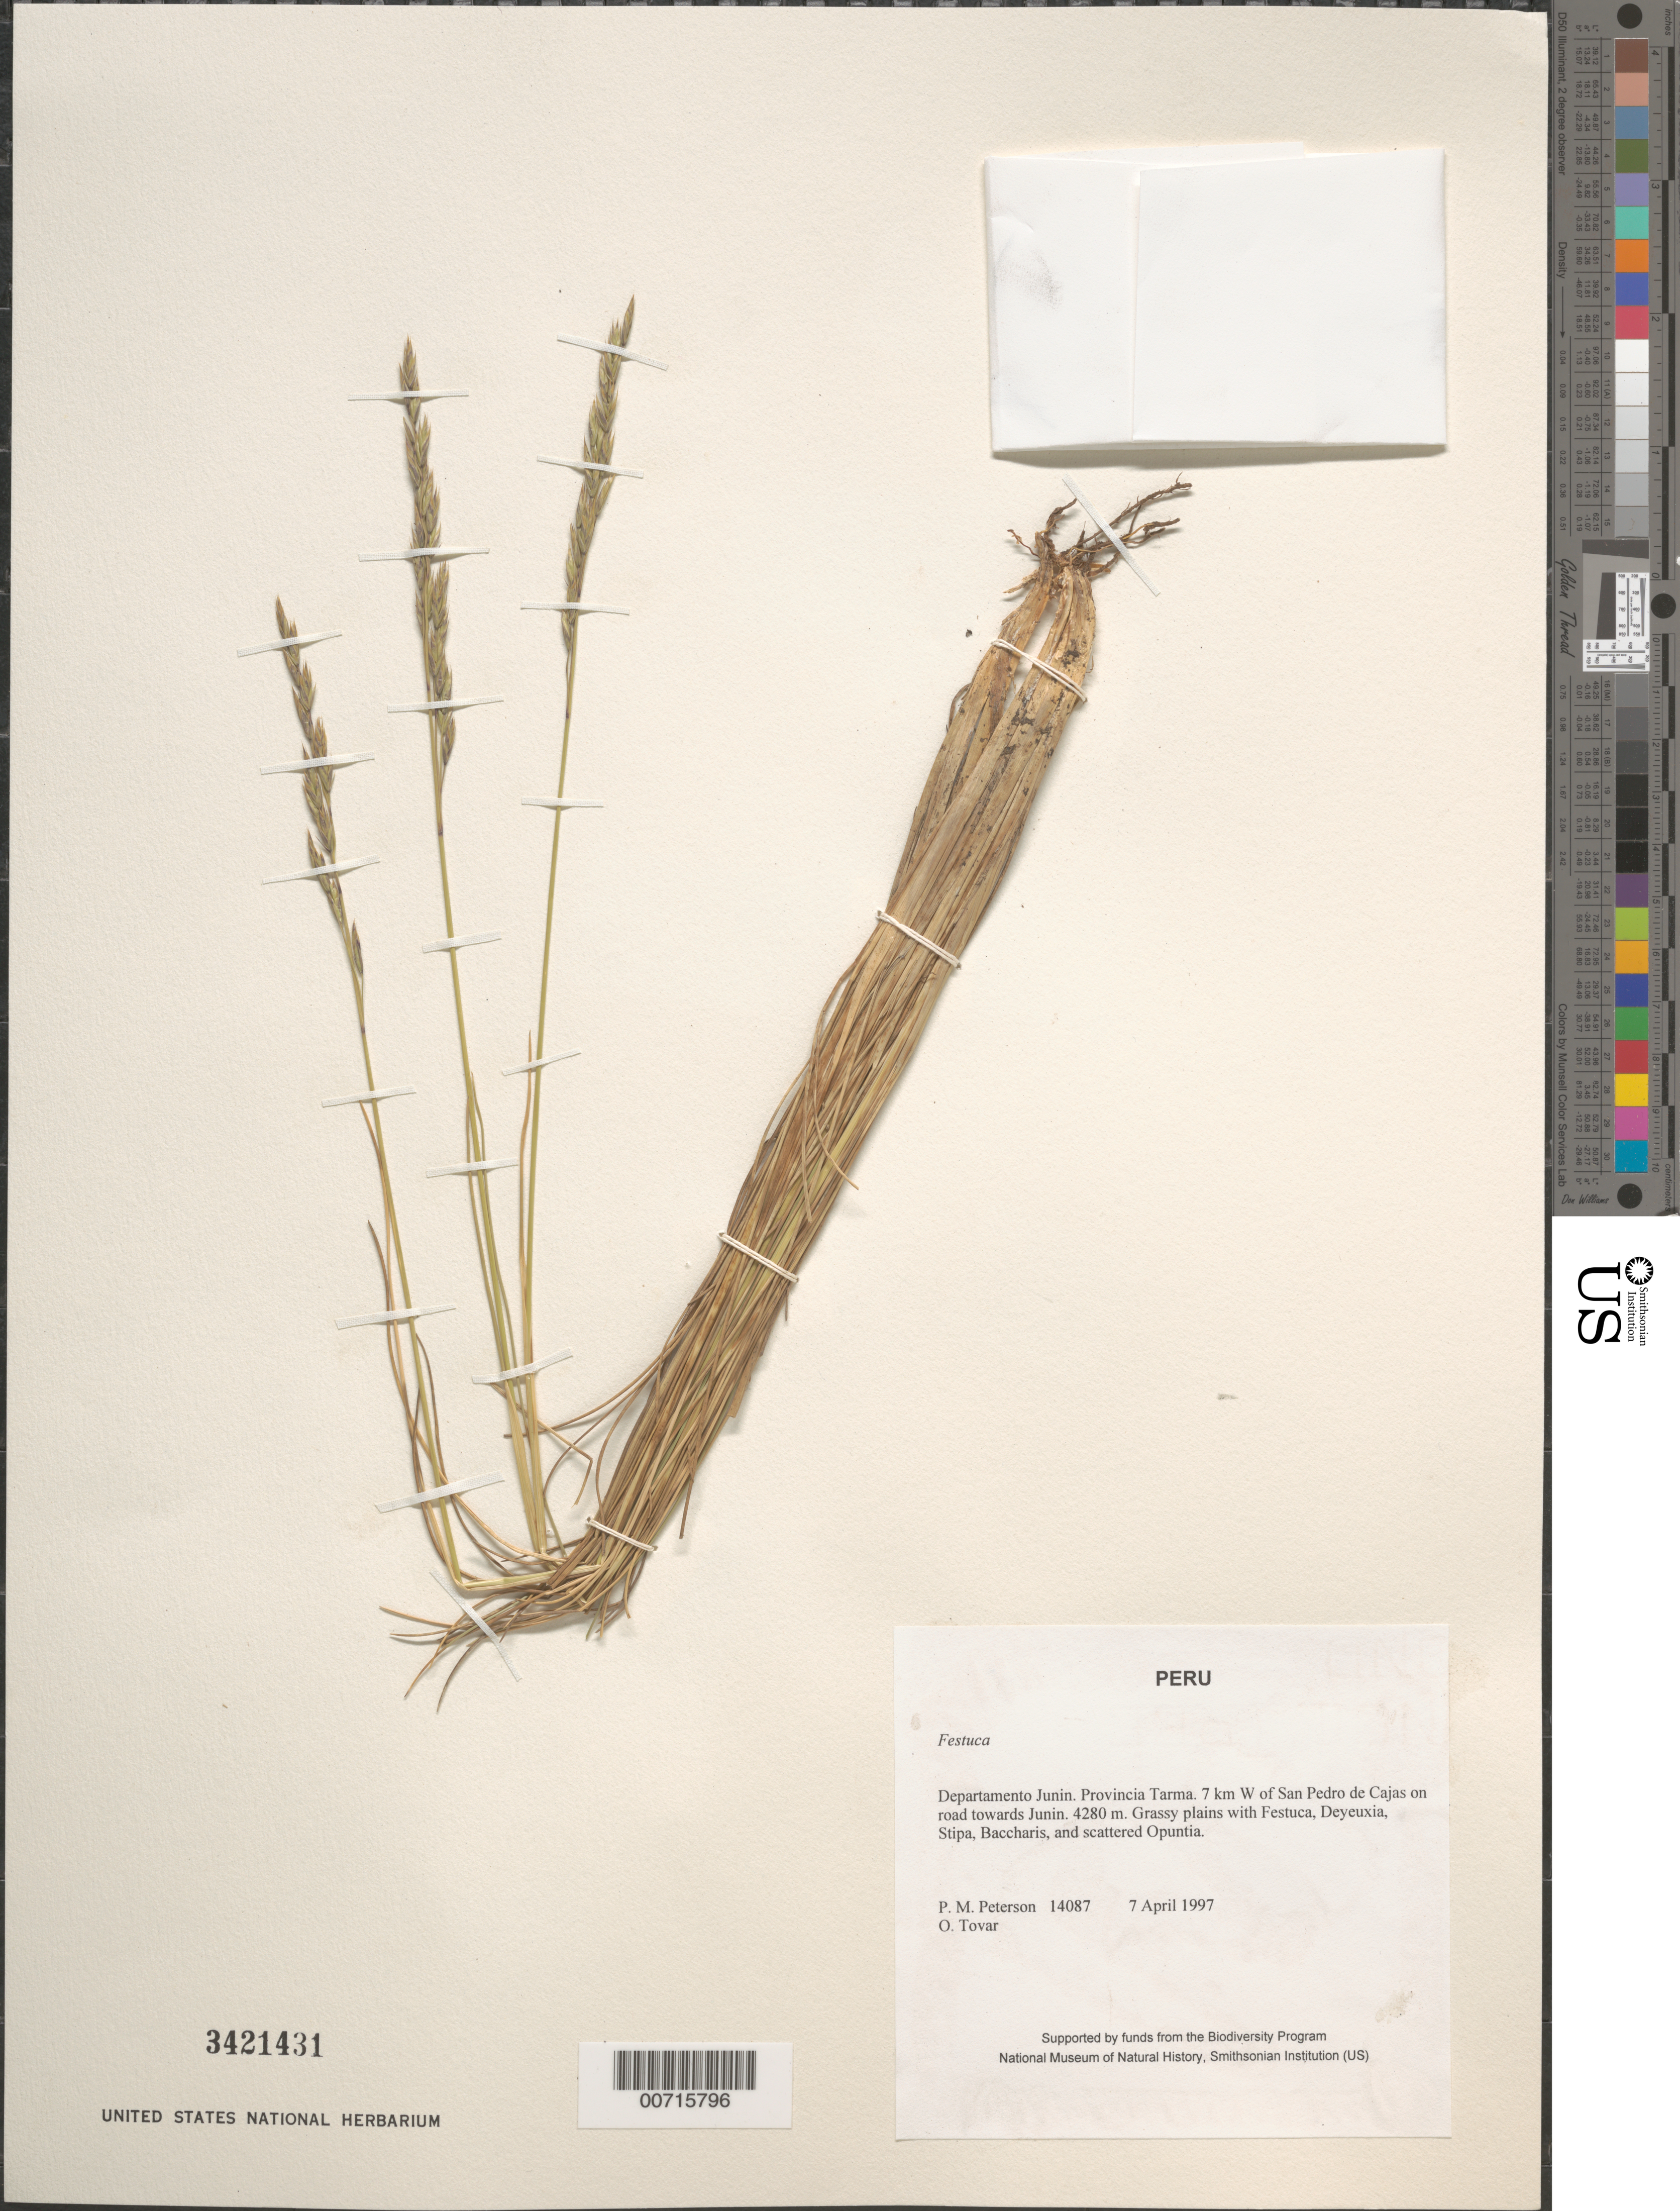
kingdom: Plantae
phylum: Tracheophyta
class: Liliopsida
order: Poales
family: Poaceae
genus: Festuca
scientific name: Festuca sp.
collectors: P. M. Peterson & Ó. Tovar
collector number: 14087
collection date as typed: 07 Apr 1997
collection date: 1997-04-07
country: Peru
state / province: Junín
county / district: Tarma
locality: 7 km W of San Pedro de Cajas on road towards Junin.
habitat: Grassy plains with Festuca, Deyeuxia, Stipa, Baccharis, and scattered Opuntia.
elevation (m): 4280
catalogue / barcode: US 3421431